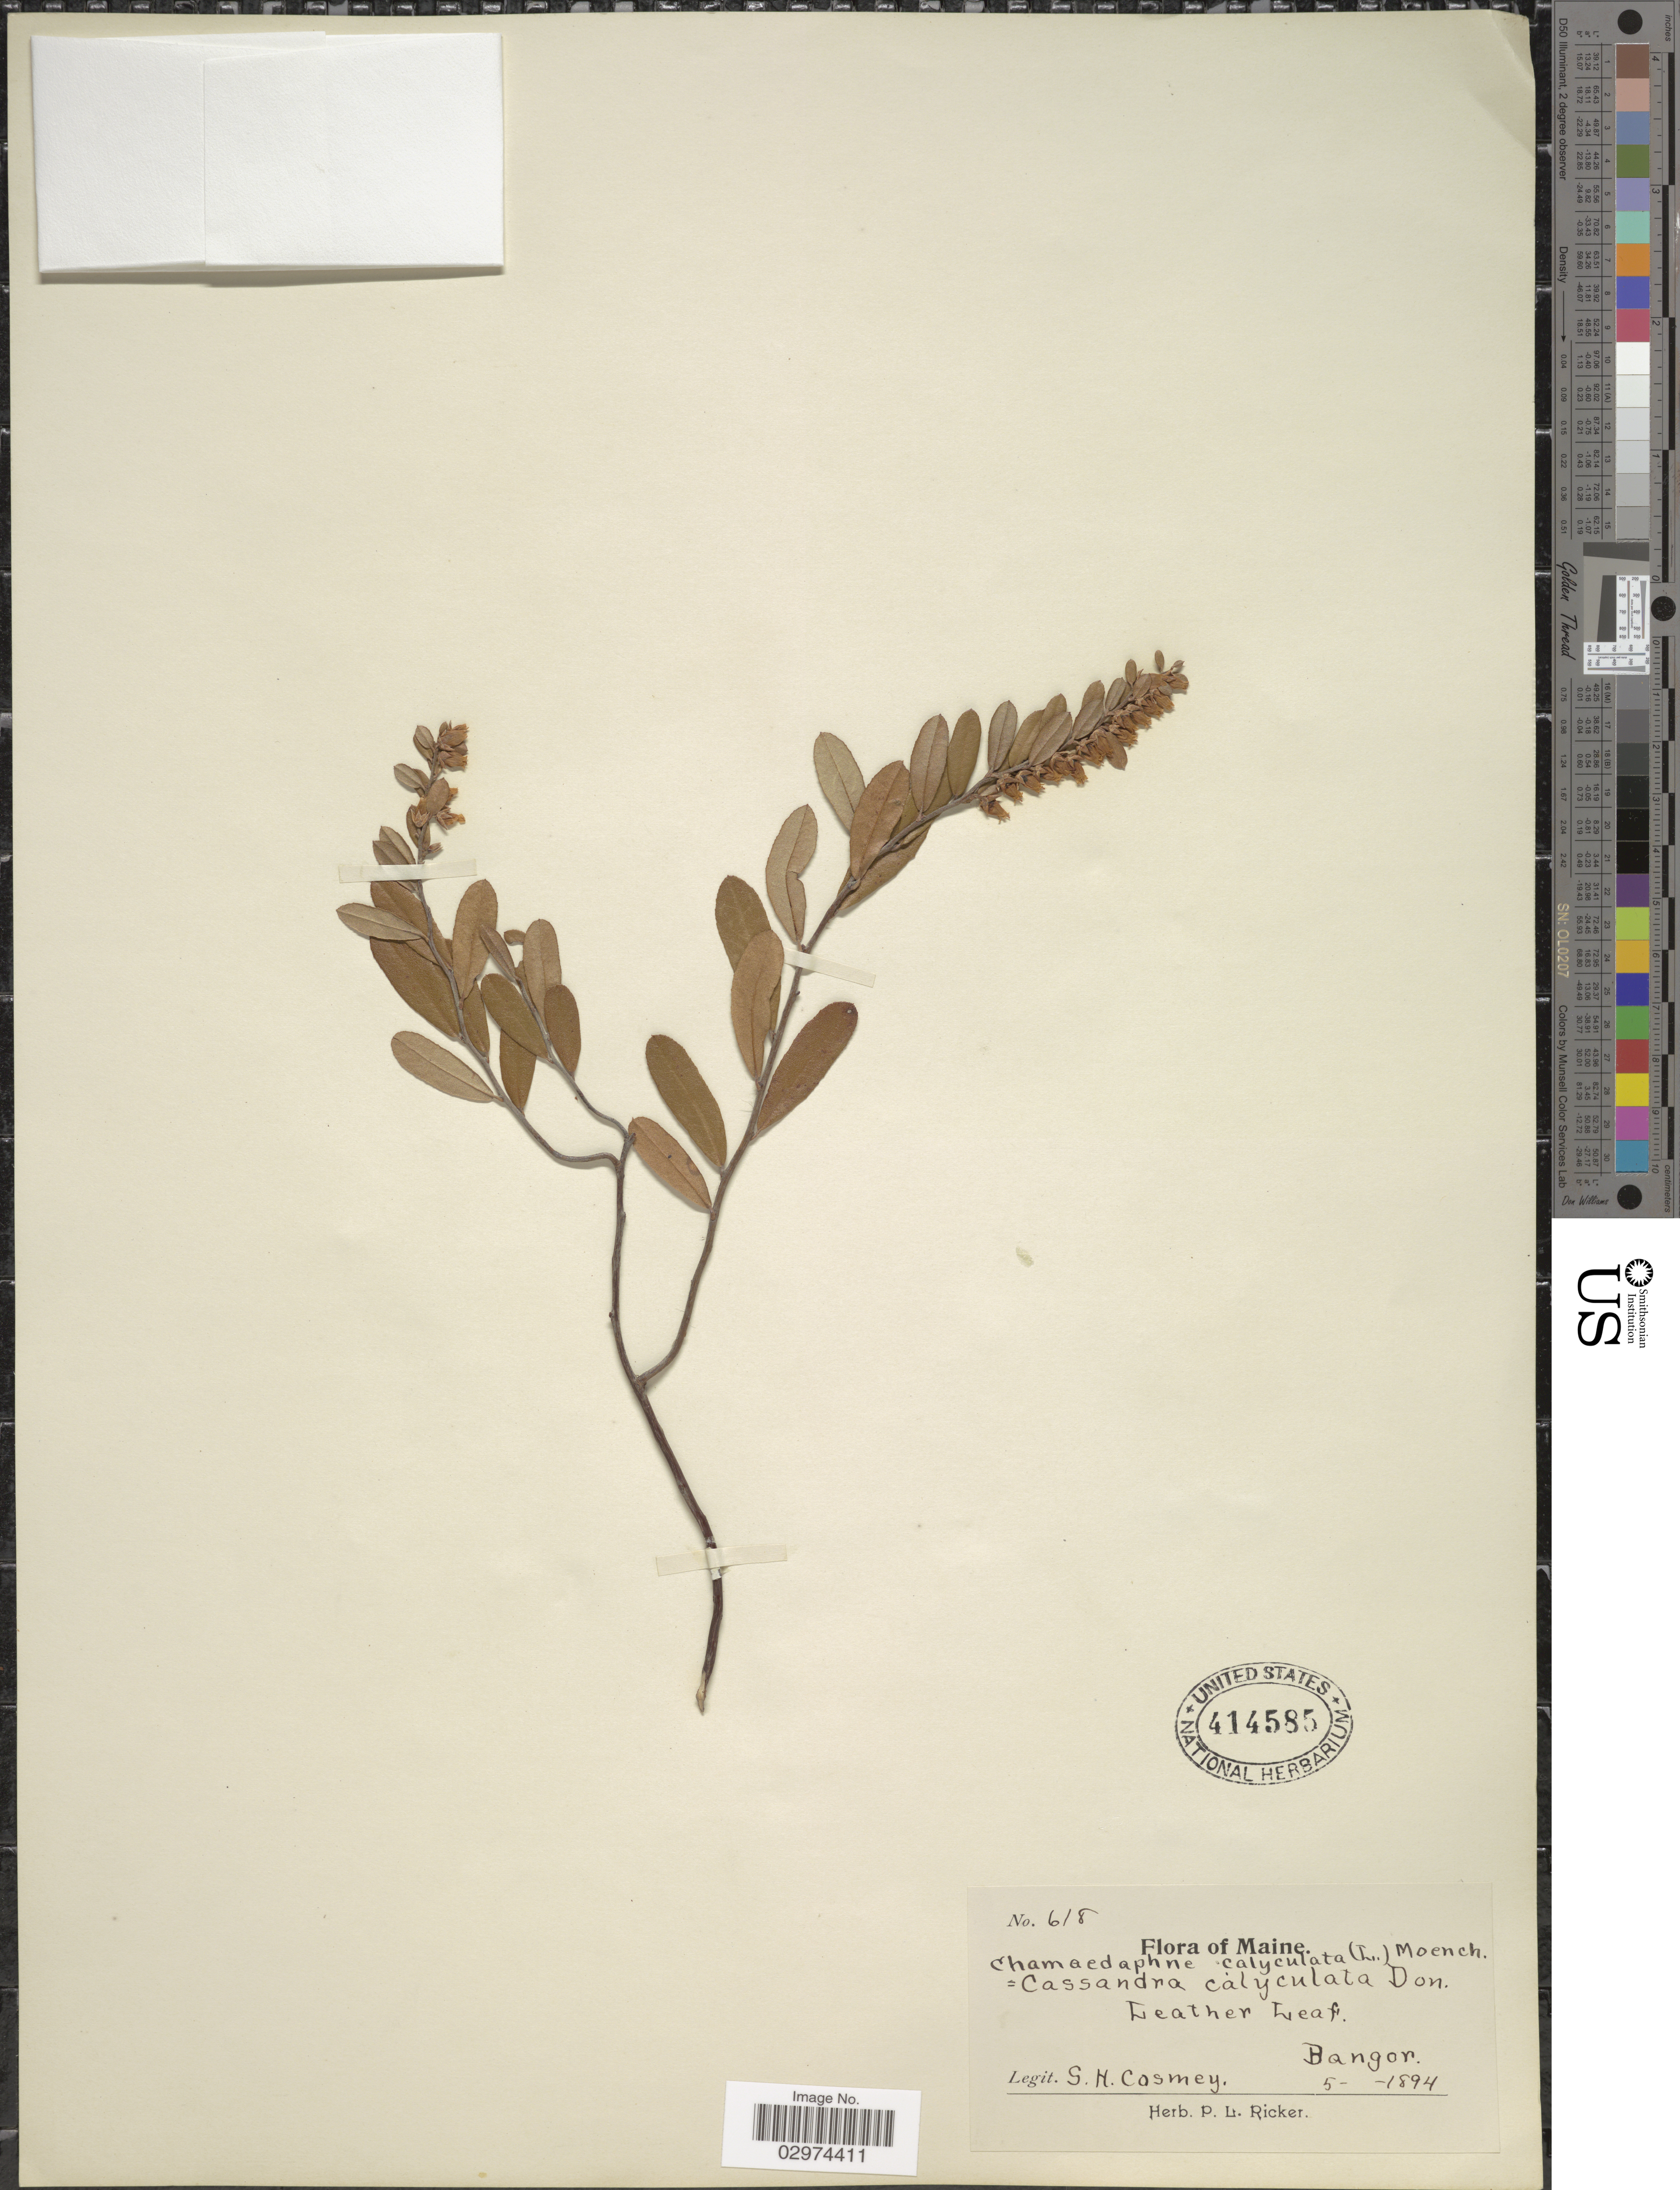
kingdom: Plantae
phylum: Tracheophyta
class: Magnoliopsida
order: Ericales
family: Ericaceae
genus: Chamaedaphne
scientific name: Chamaedaphne calyculata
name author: (L.) Moench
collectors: S. Cosmey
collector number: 618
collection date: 1894-05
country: United States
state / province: Maine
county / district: Penobscot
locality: Bangor.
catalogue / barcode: US 414585